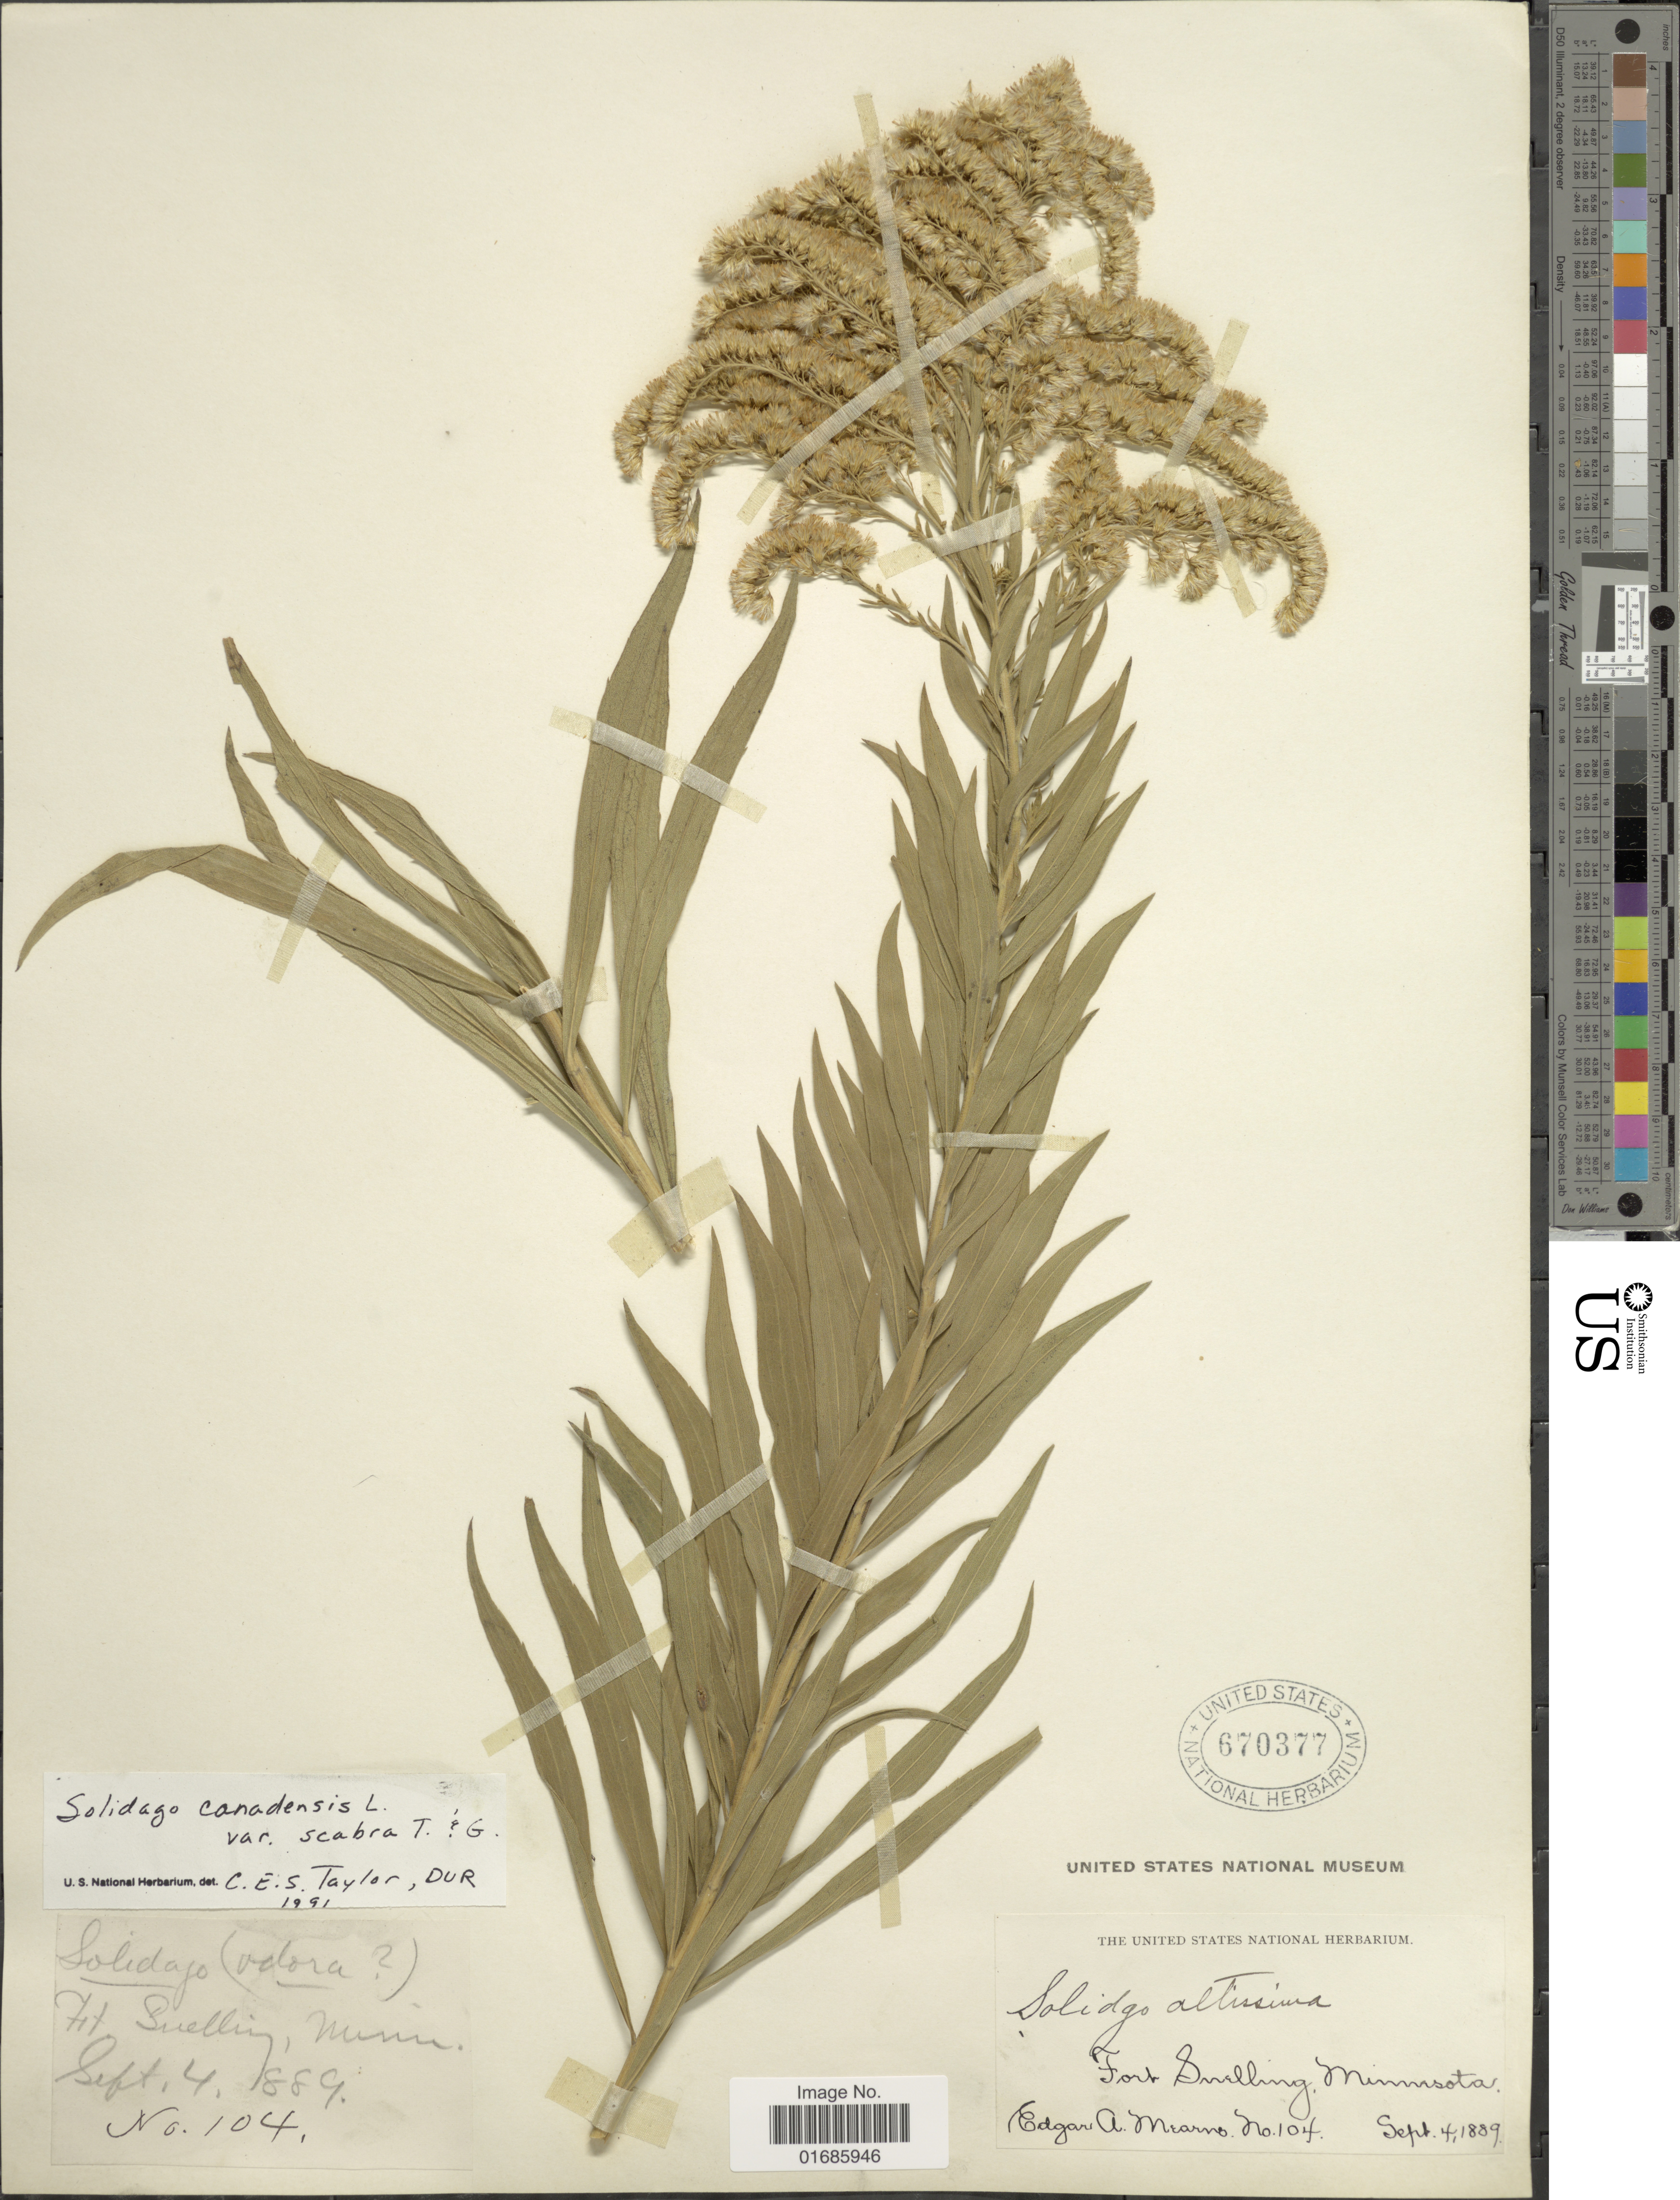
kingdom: Plantae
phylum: Tracheophyta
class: Magnoliopsida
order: Asterales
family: Asteraceae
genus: Solidago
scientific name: Solidago canadensis var. scabra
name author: (Muhl. ex Willd.) Torr. & A. Gray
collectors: E. A. Mearns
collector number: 104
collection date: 1889-09-04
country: United States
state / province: Minnesota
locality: Fort Snelling, Minn.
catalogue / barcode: US 670377